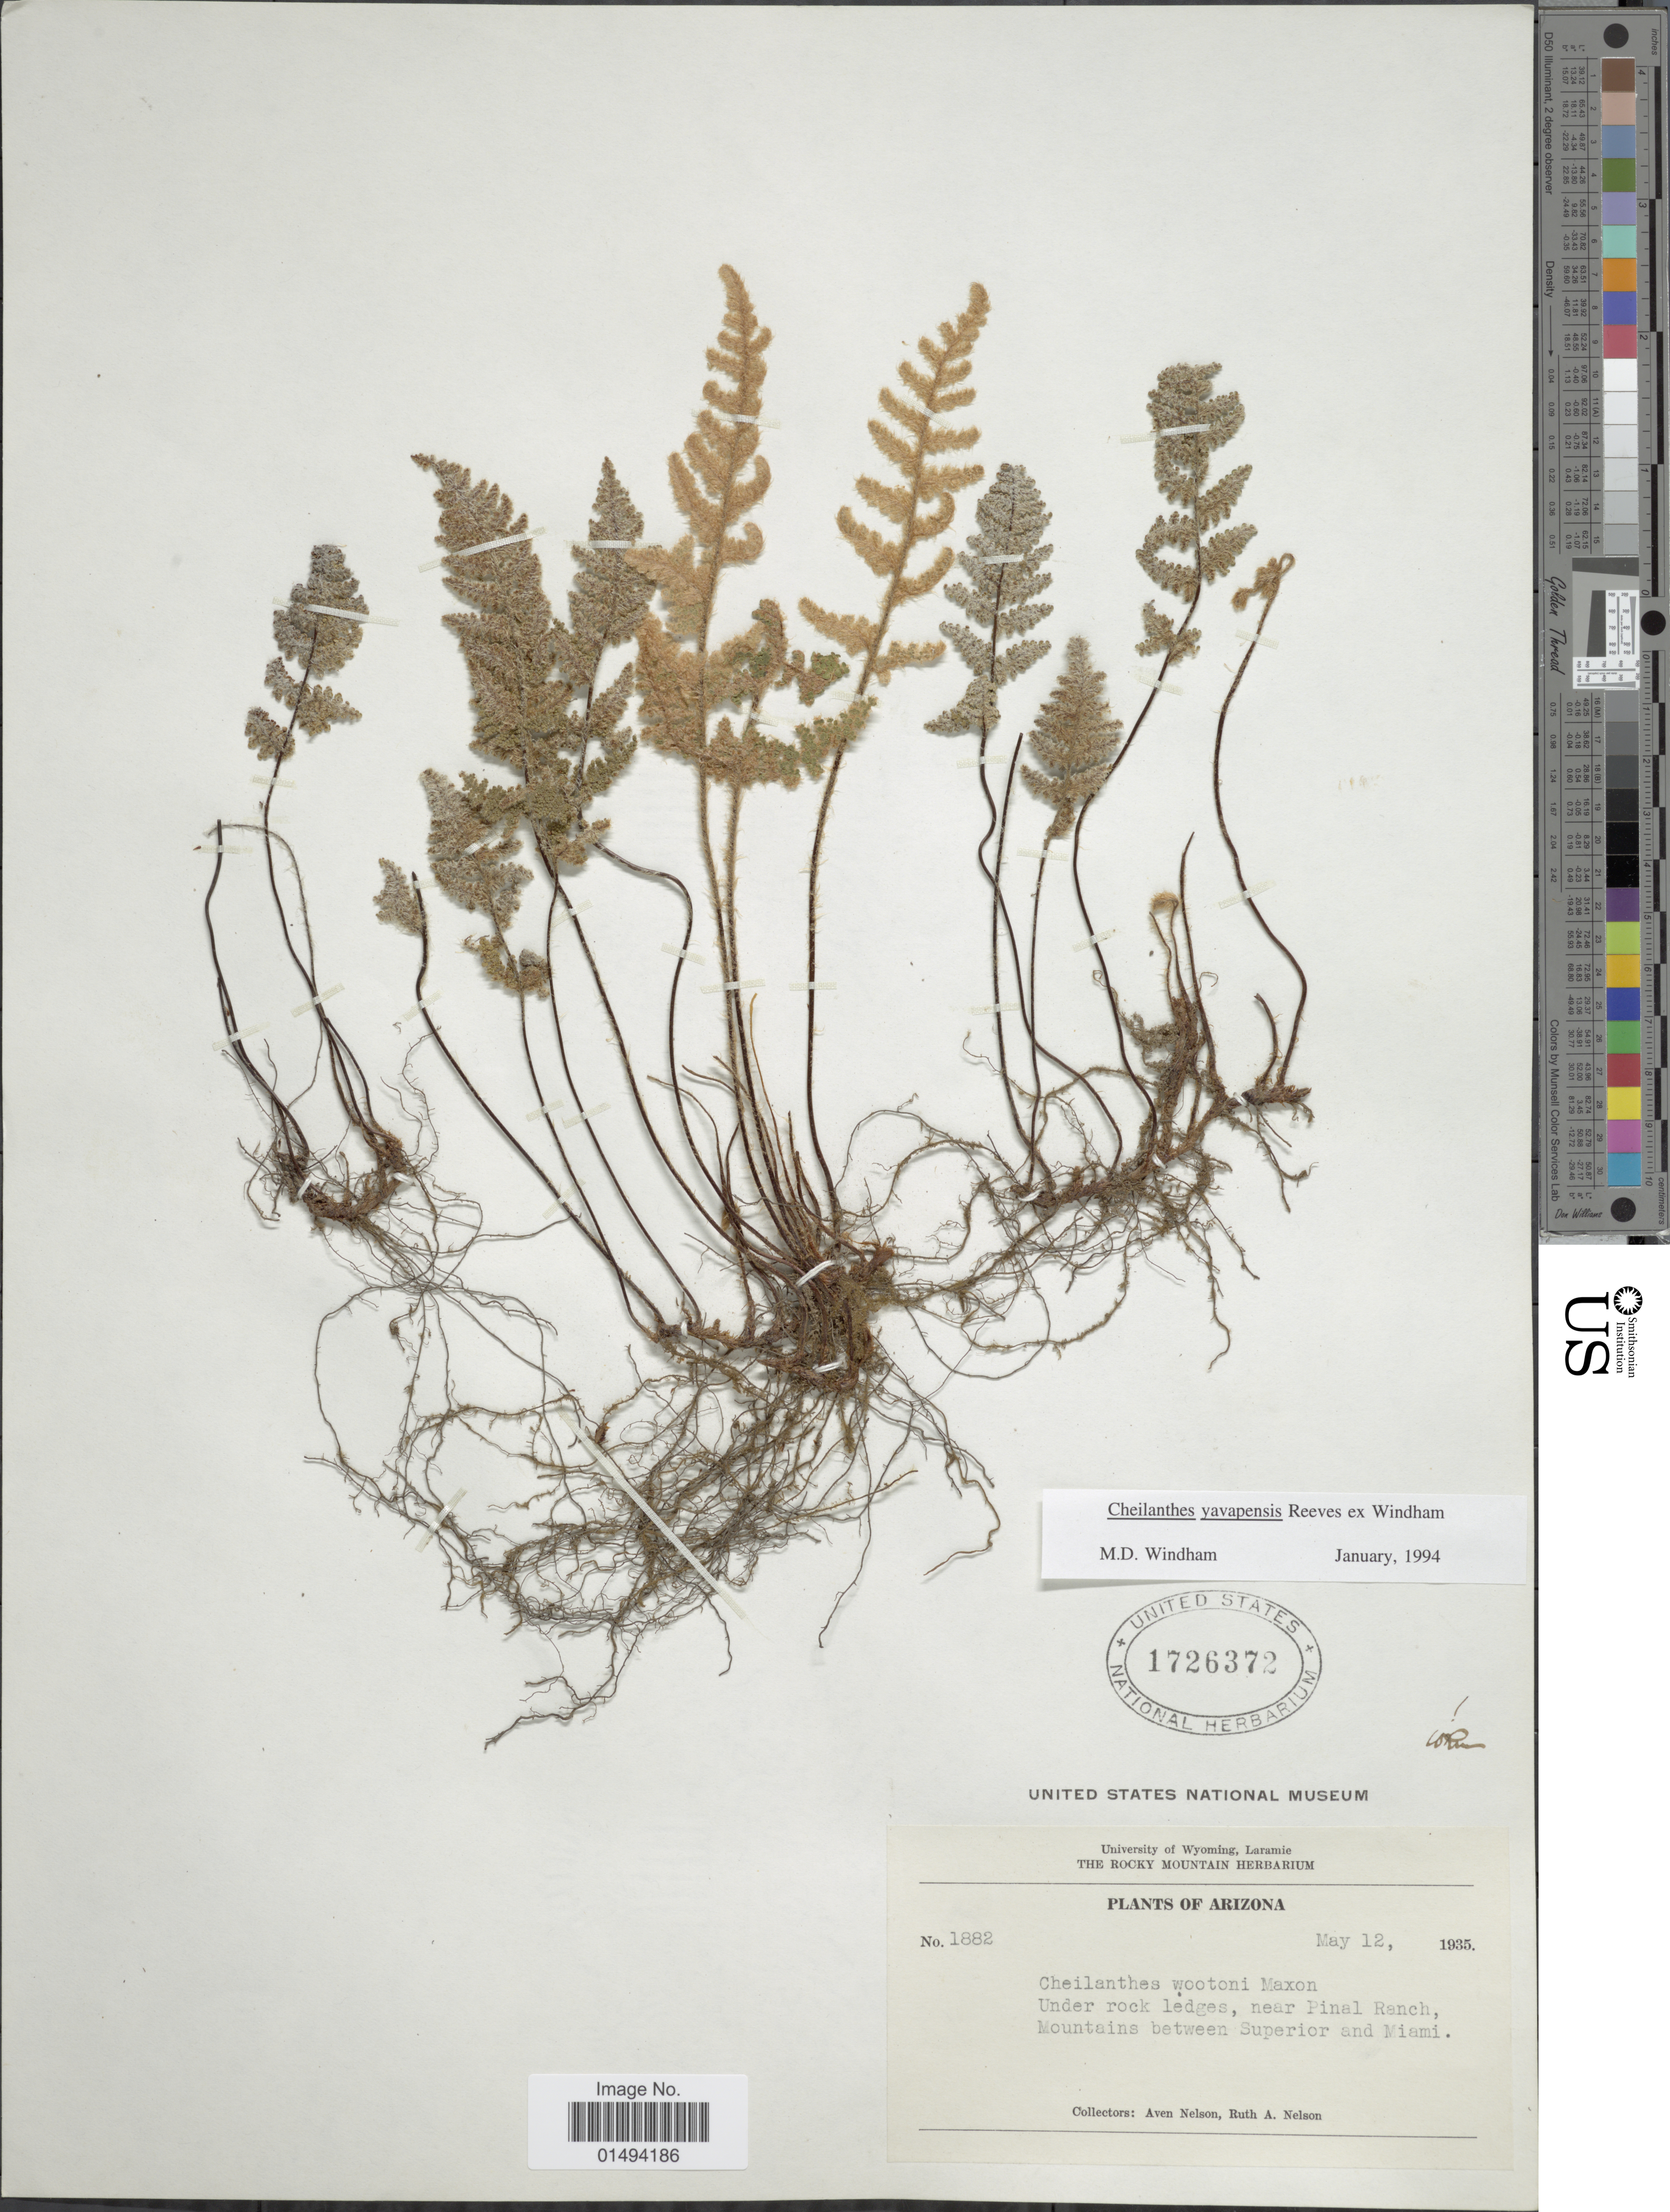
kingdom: Plantae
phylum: Tracheophyta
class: Polypodiopsida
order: Polypodiales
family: Pteridaceae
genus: Myriopteris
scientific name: Myriopteris yavapensis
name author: (T. Reeves ex Windham) Grusz & Windham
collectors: A. Nelson & R. A. Nelson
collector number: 1882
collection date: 1935-05-12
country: United States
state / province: Arizona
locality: Arziona, near Pinal Ranch, Mountains between Superior and Miami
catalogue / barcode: US 1726372